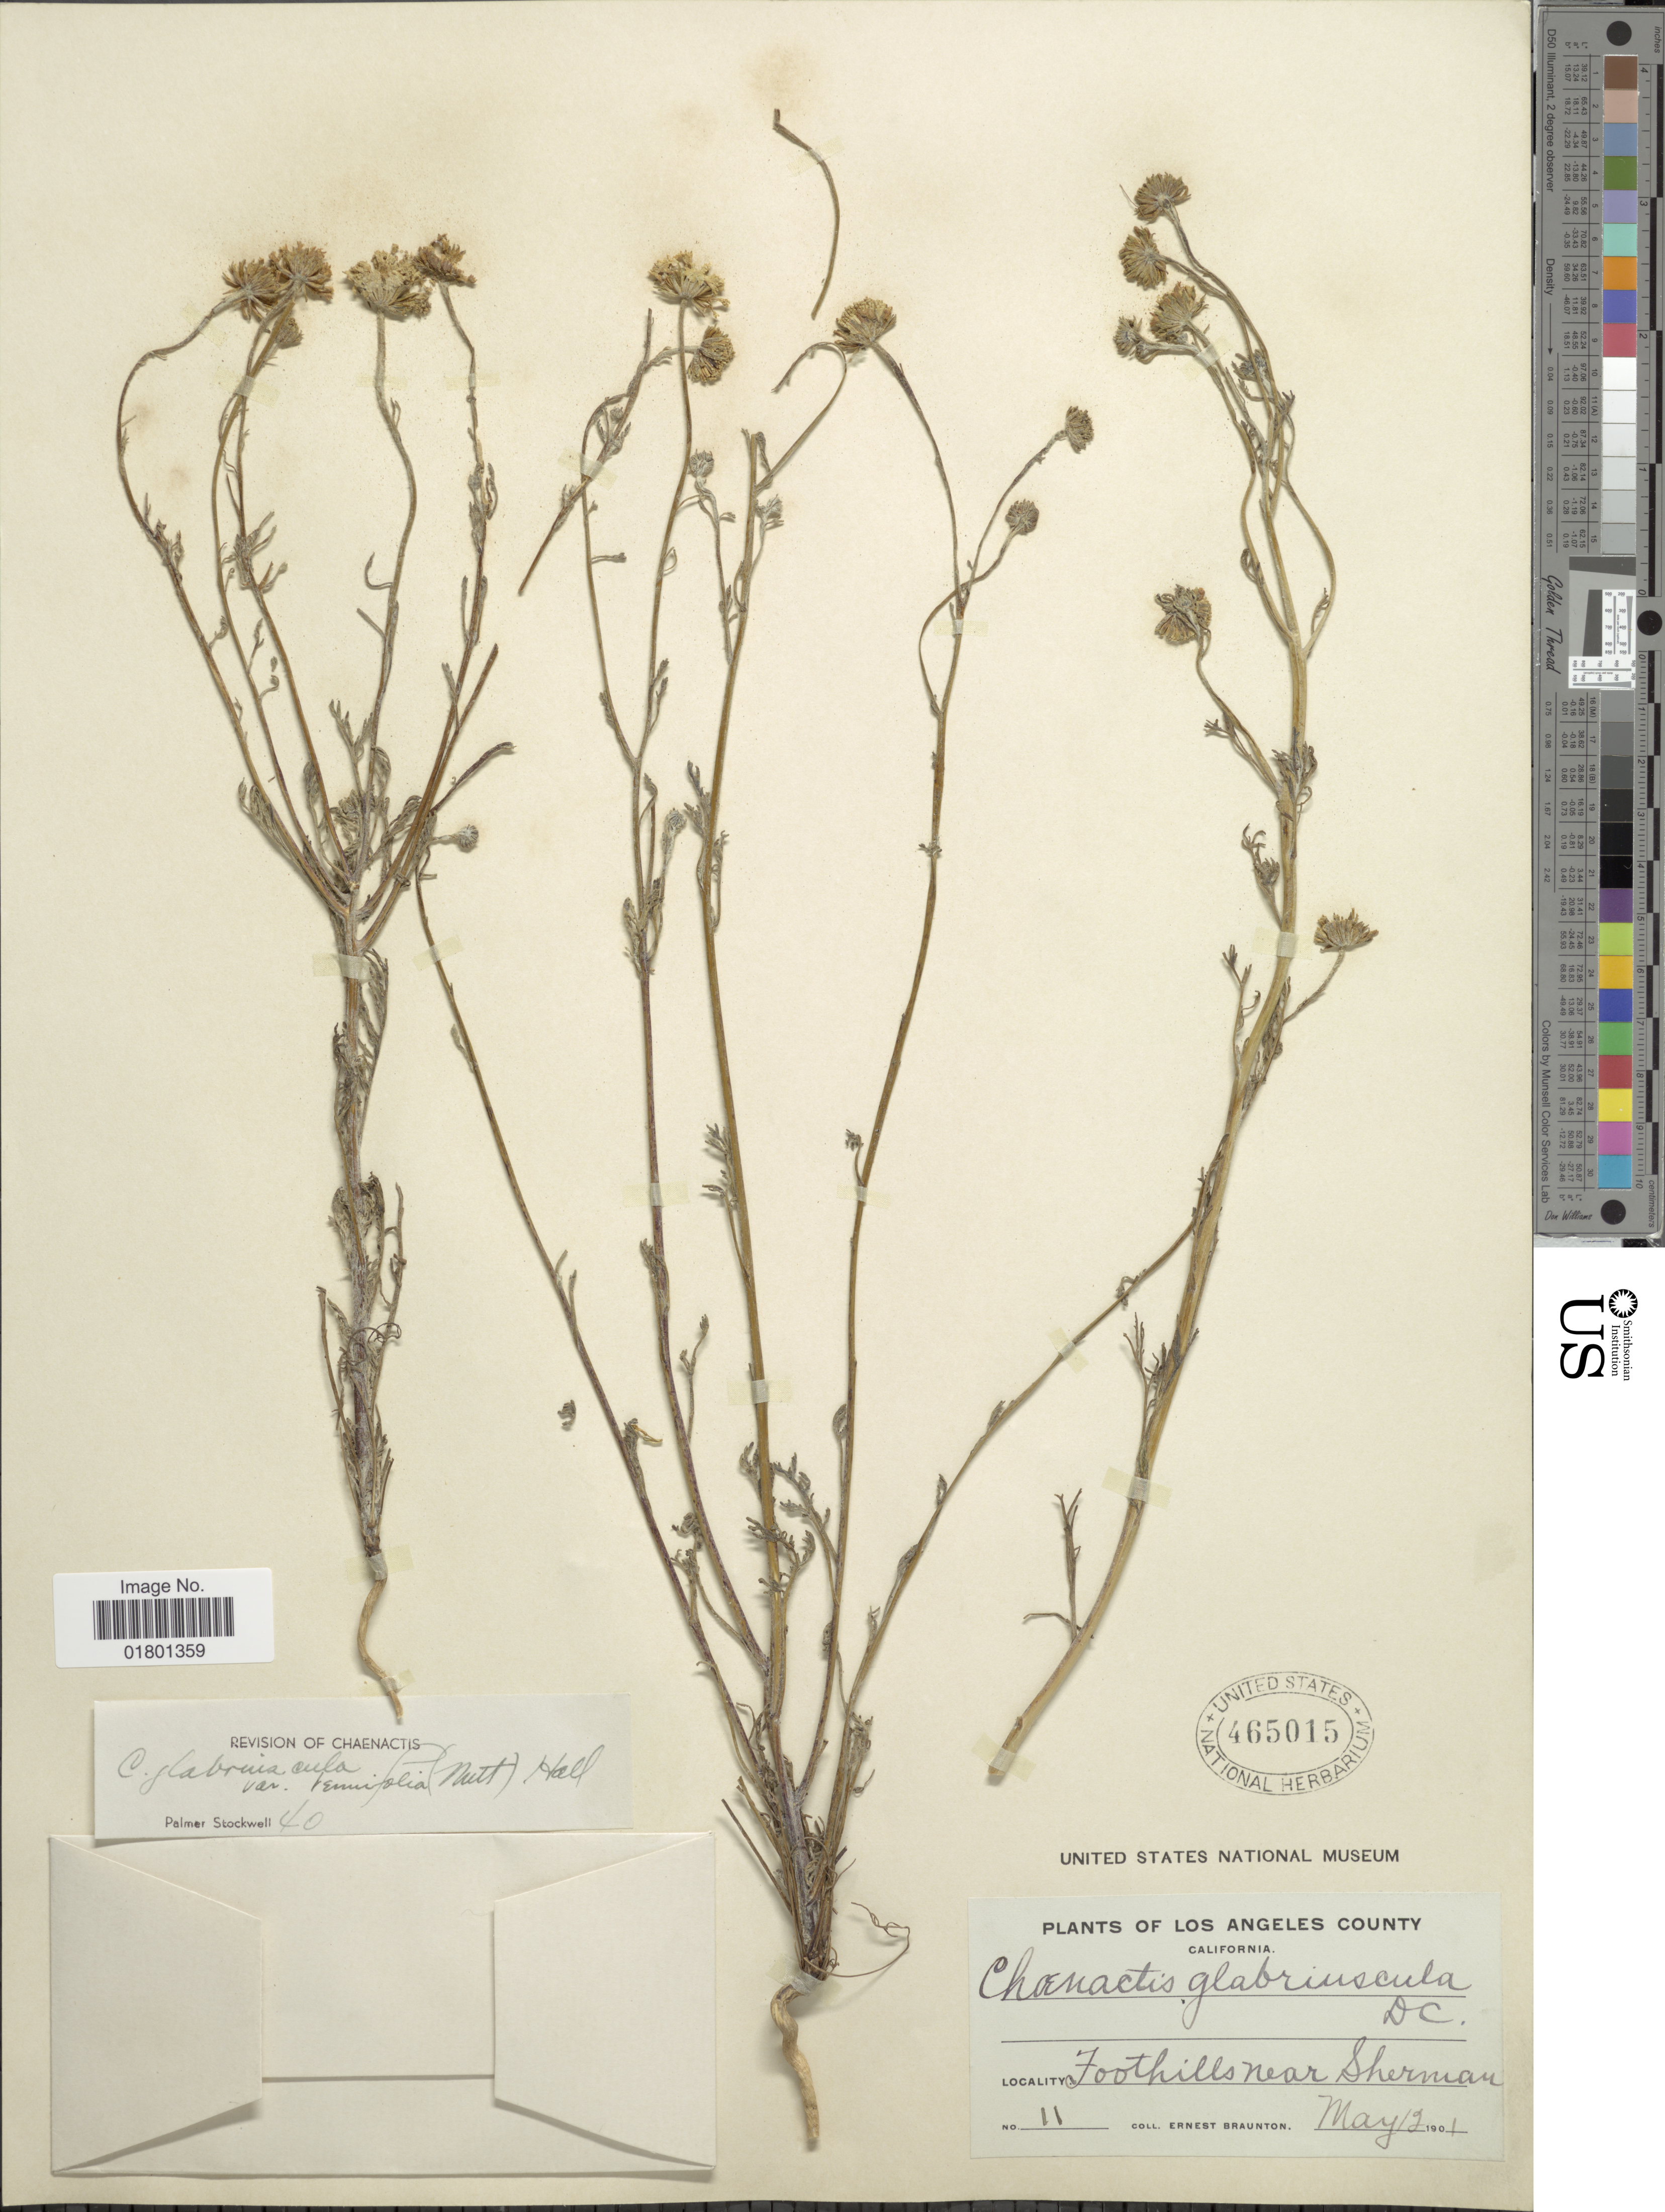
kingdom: Plantae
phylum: Tracheophyta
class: Magnoliopsida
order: Asterales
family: Asteraceae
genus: Chaenactis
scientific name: Chaenactis glabriuscula var. tenuifolia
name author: (Nutt.) Hall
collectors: E. Braunton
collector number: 11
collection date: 1901-05-12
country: United States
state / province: California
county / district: Los Angeles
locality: Los Angeles County, Foothills near Sherman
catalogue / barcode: US 465015